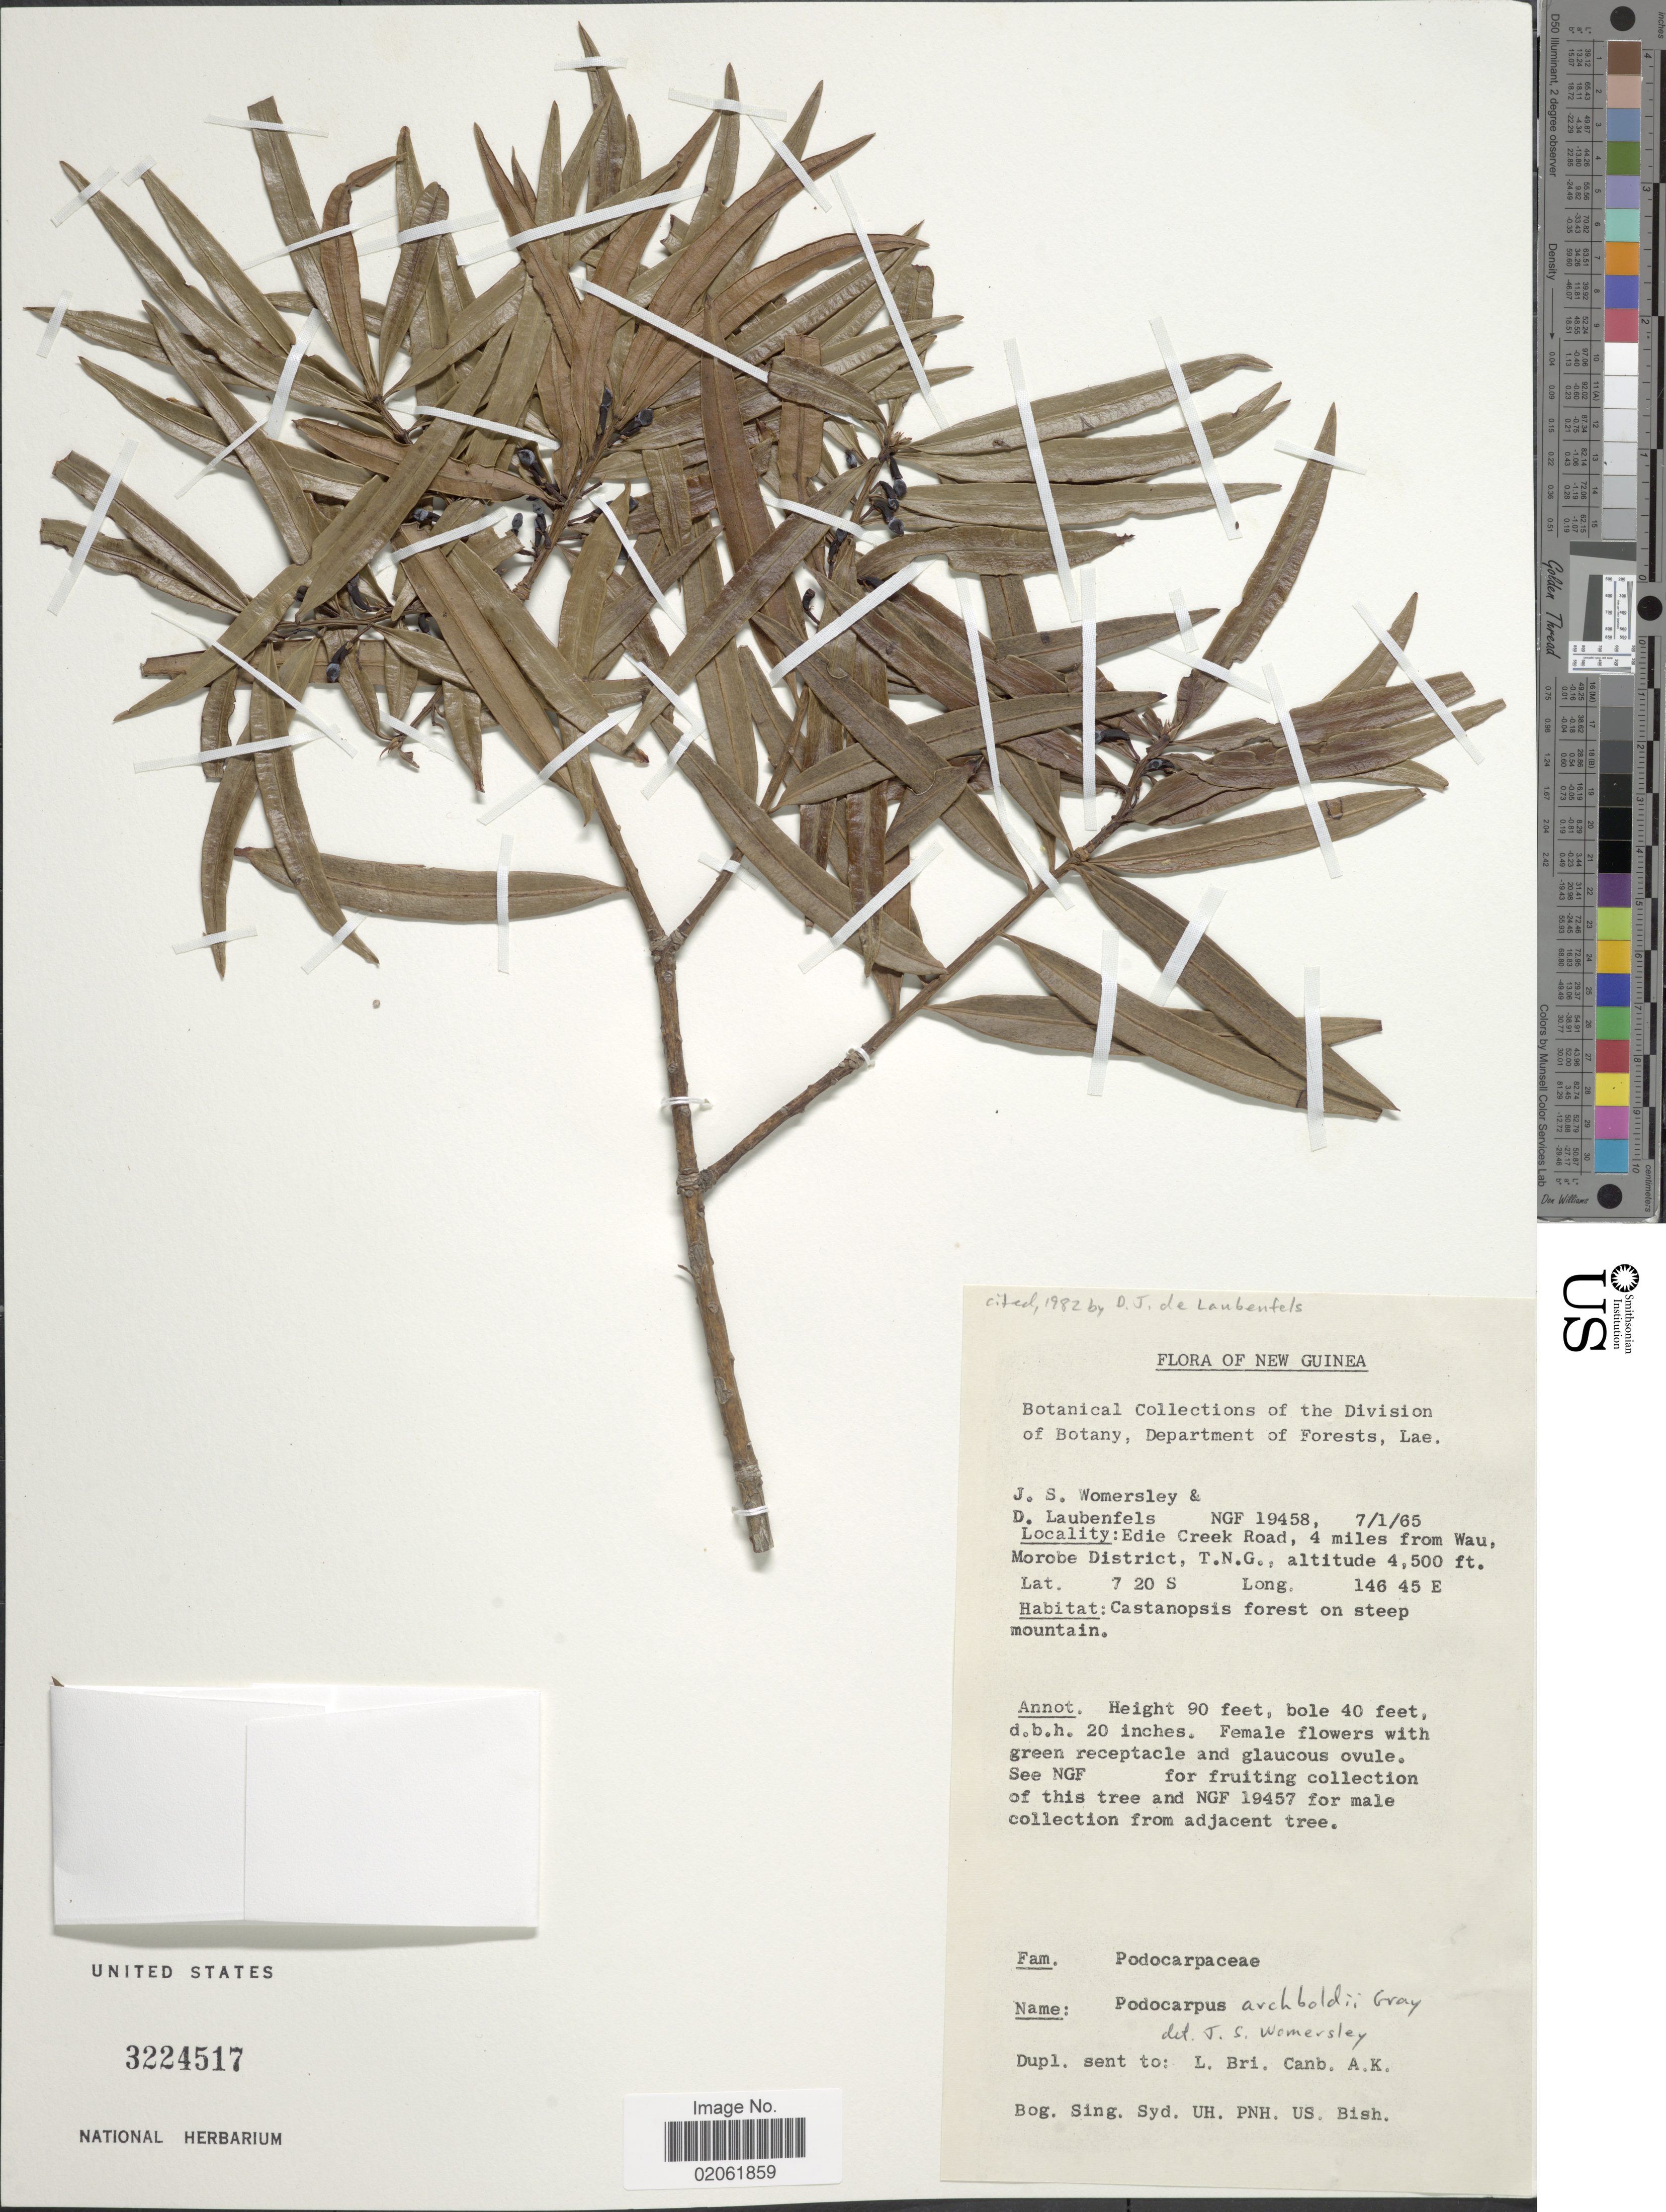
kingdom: Plantae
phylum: Tracheophyta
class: Pinopsida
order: Pinales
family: Podocarpaceae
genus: Podocarpus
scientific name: Podocarpus archboldii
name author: N.E. Gray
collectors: J. S. Womersley & D. J. de Laubenfels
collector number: NGF19458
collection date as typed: Transcribed d/m/y: 7/1/65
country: Papua New Guinea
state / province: Morobe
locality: Edie Creek Road, 4 miles from Wau Morobe District, T.N.G.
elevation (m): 1372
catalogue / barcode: US 3224517